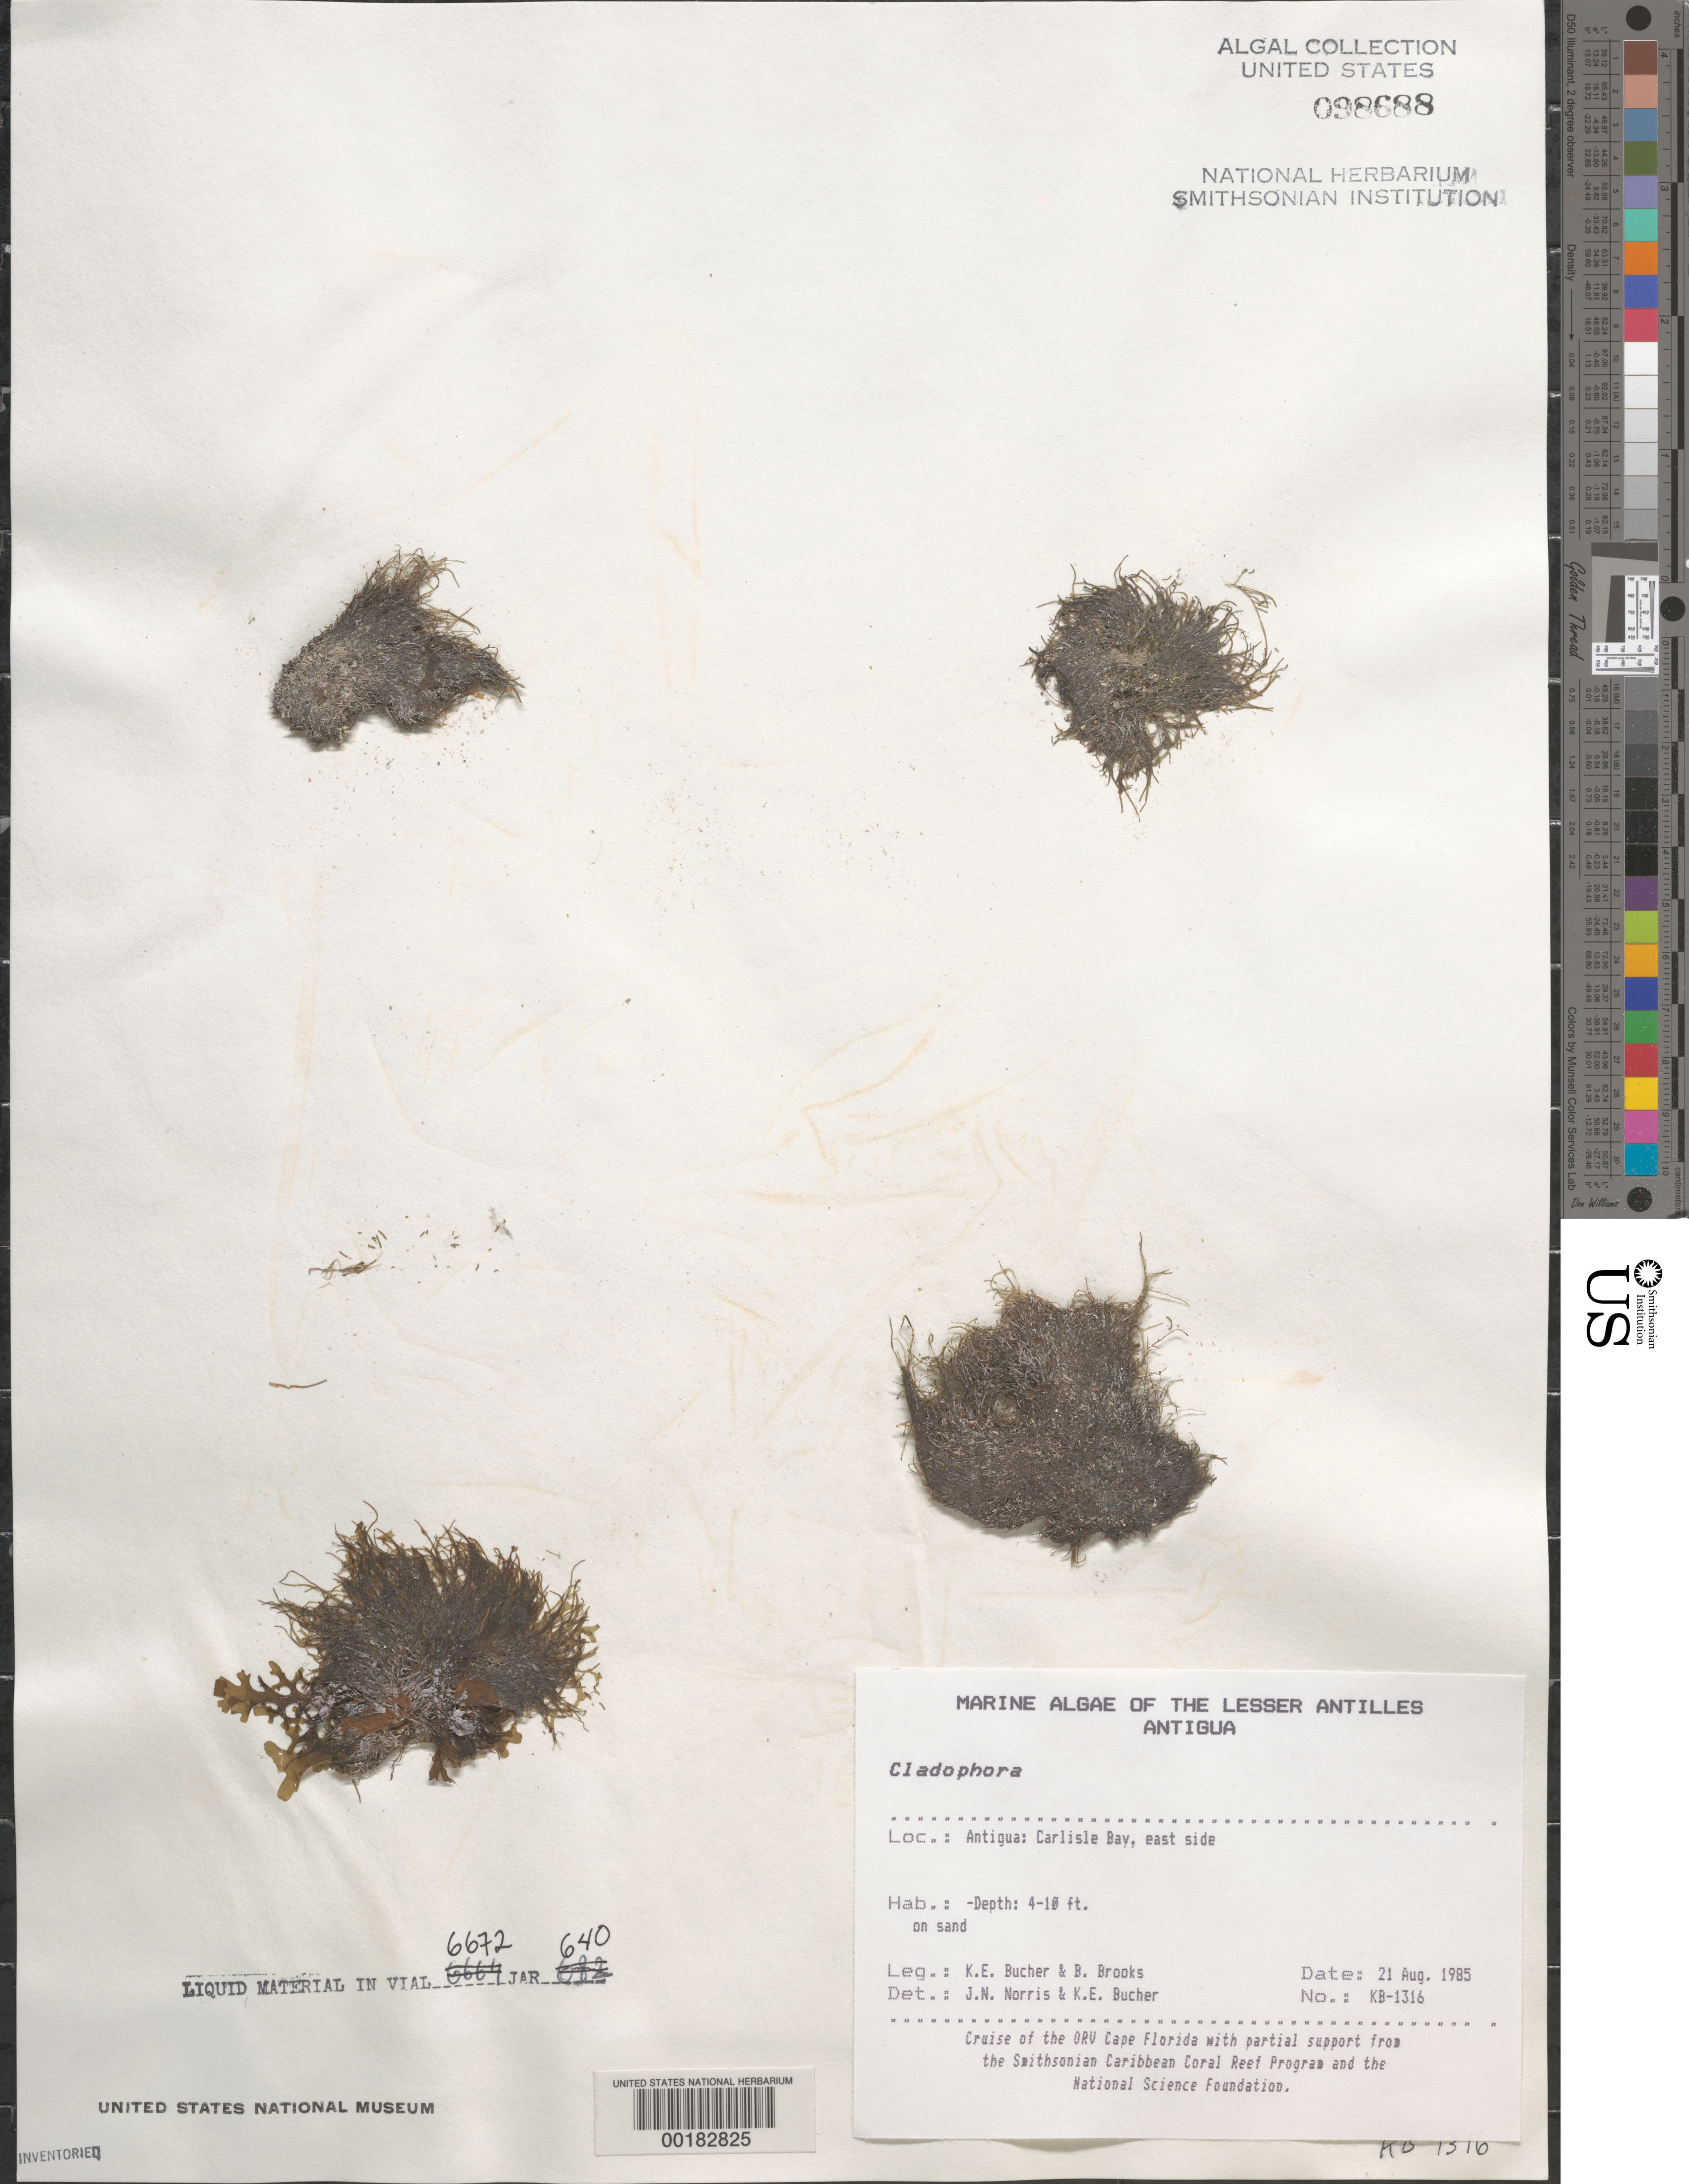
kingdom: Plantae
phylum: Chlorophyta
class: Ulvophyceae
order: Cladophorales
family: Cladophoraceae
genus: Cladophora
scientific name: Cladophora sp.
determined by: Norris, J. N.; Bucher, K. E.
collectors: K. E. Bucher & B. Brooks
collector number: KB-1316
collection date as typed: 21 Aug 1985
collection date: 1985-08-21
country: Antigua and Barbuda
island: Antigua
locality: Carlisle Bay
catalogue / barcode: US 98688